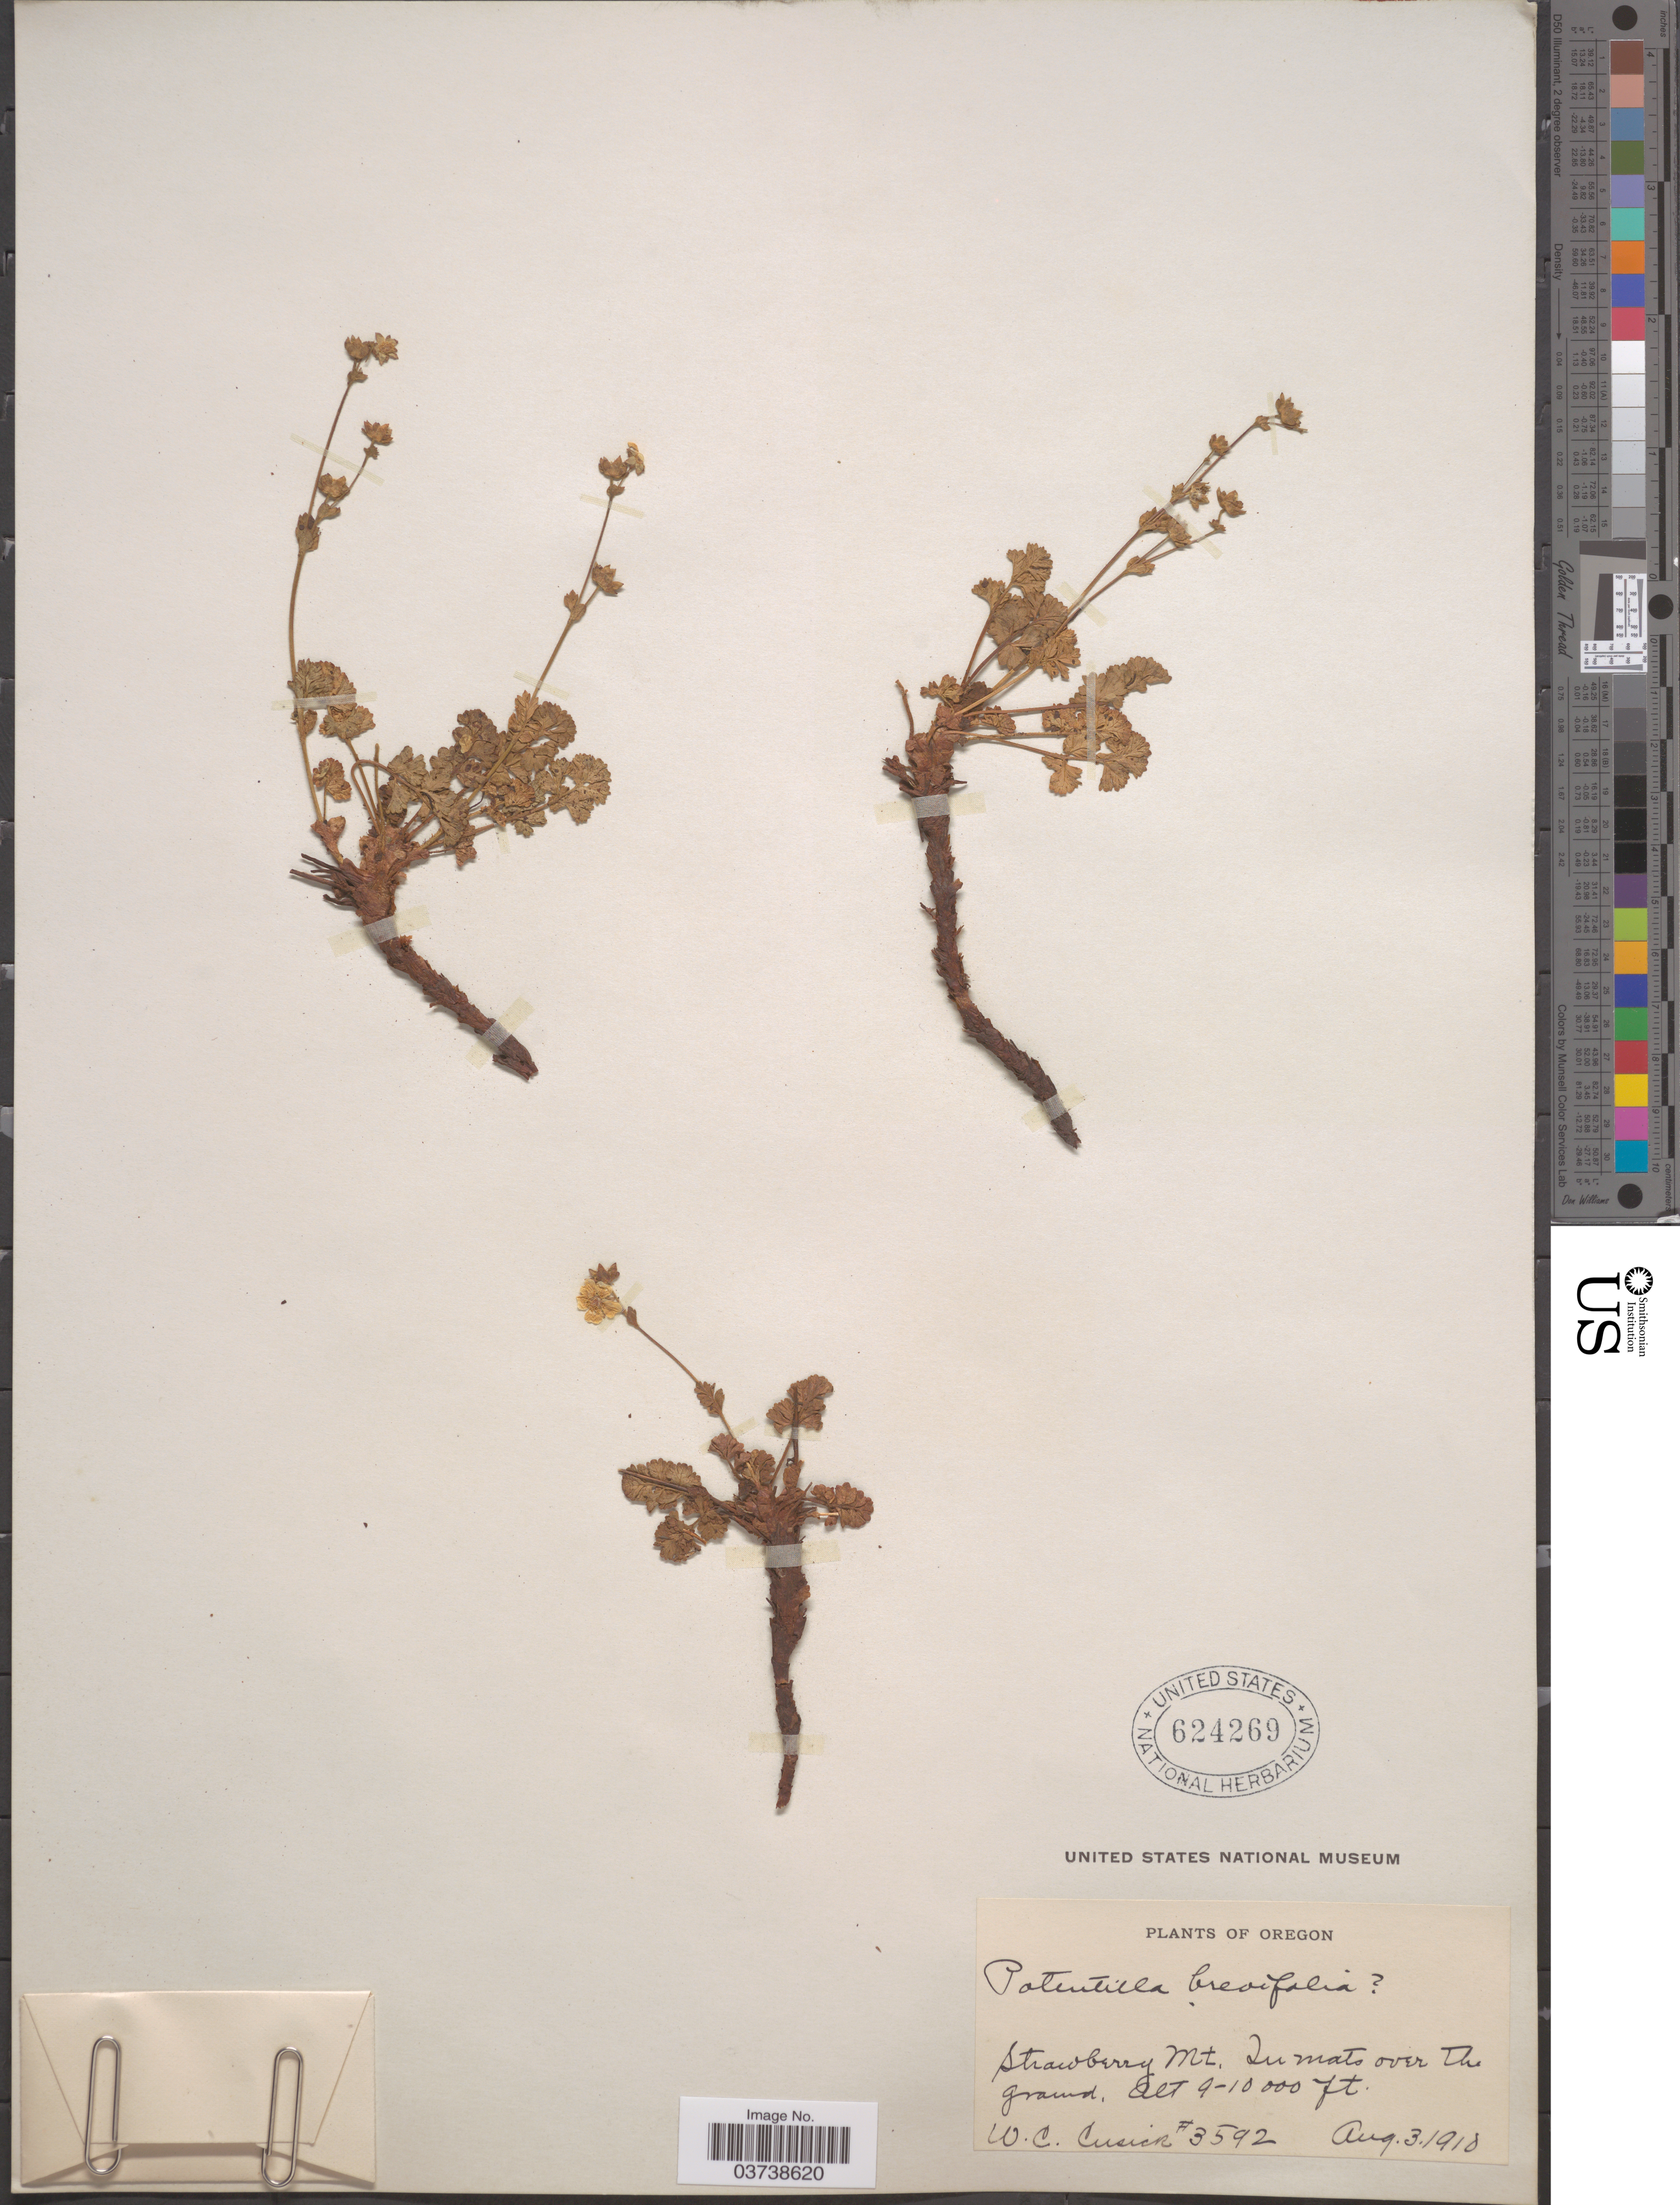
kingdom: Plantae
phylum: Tracheophyta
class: Magnoliopsida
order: Rosales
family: Rosaceae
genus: Potentilla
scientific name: Potentilla brevifolia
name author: Nutt.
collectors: W. C. Cusick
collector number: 3592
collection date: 1910-08-03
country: United States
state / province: Oregon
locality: In mats over the ground, Strawberry Mt.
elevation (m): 2743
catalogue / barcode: US 624269